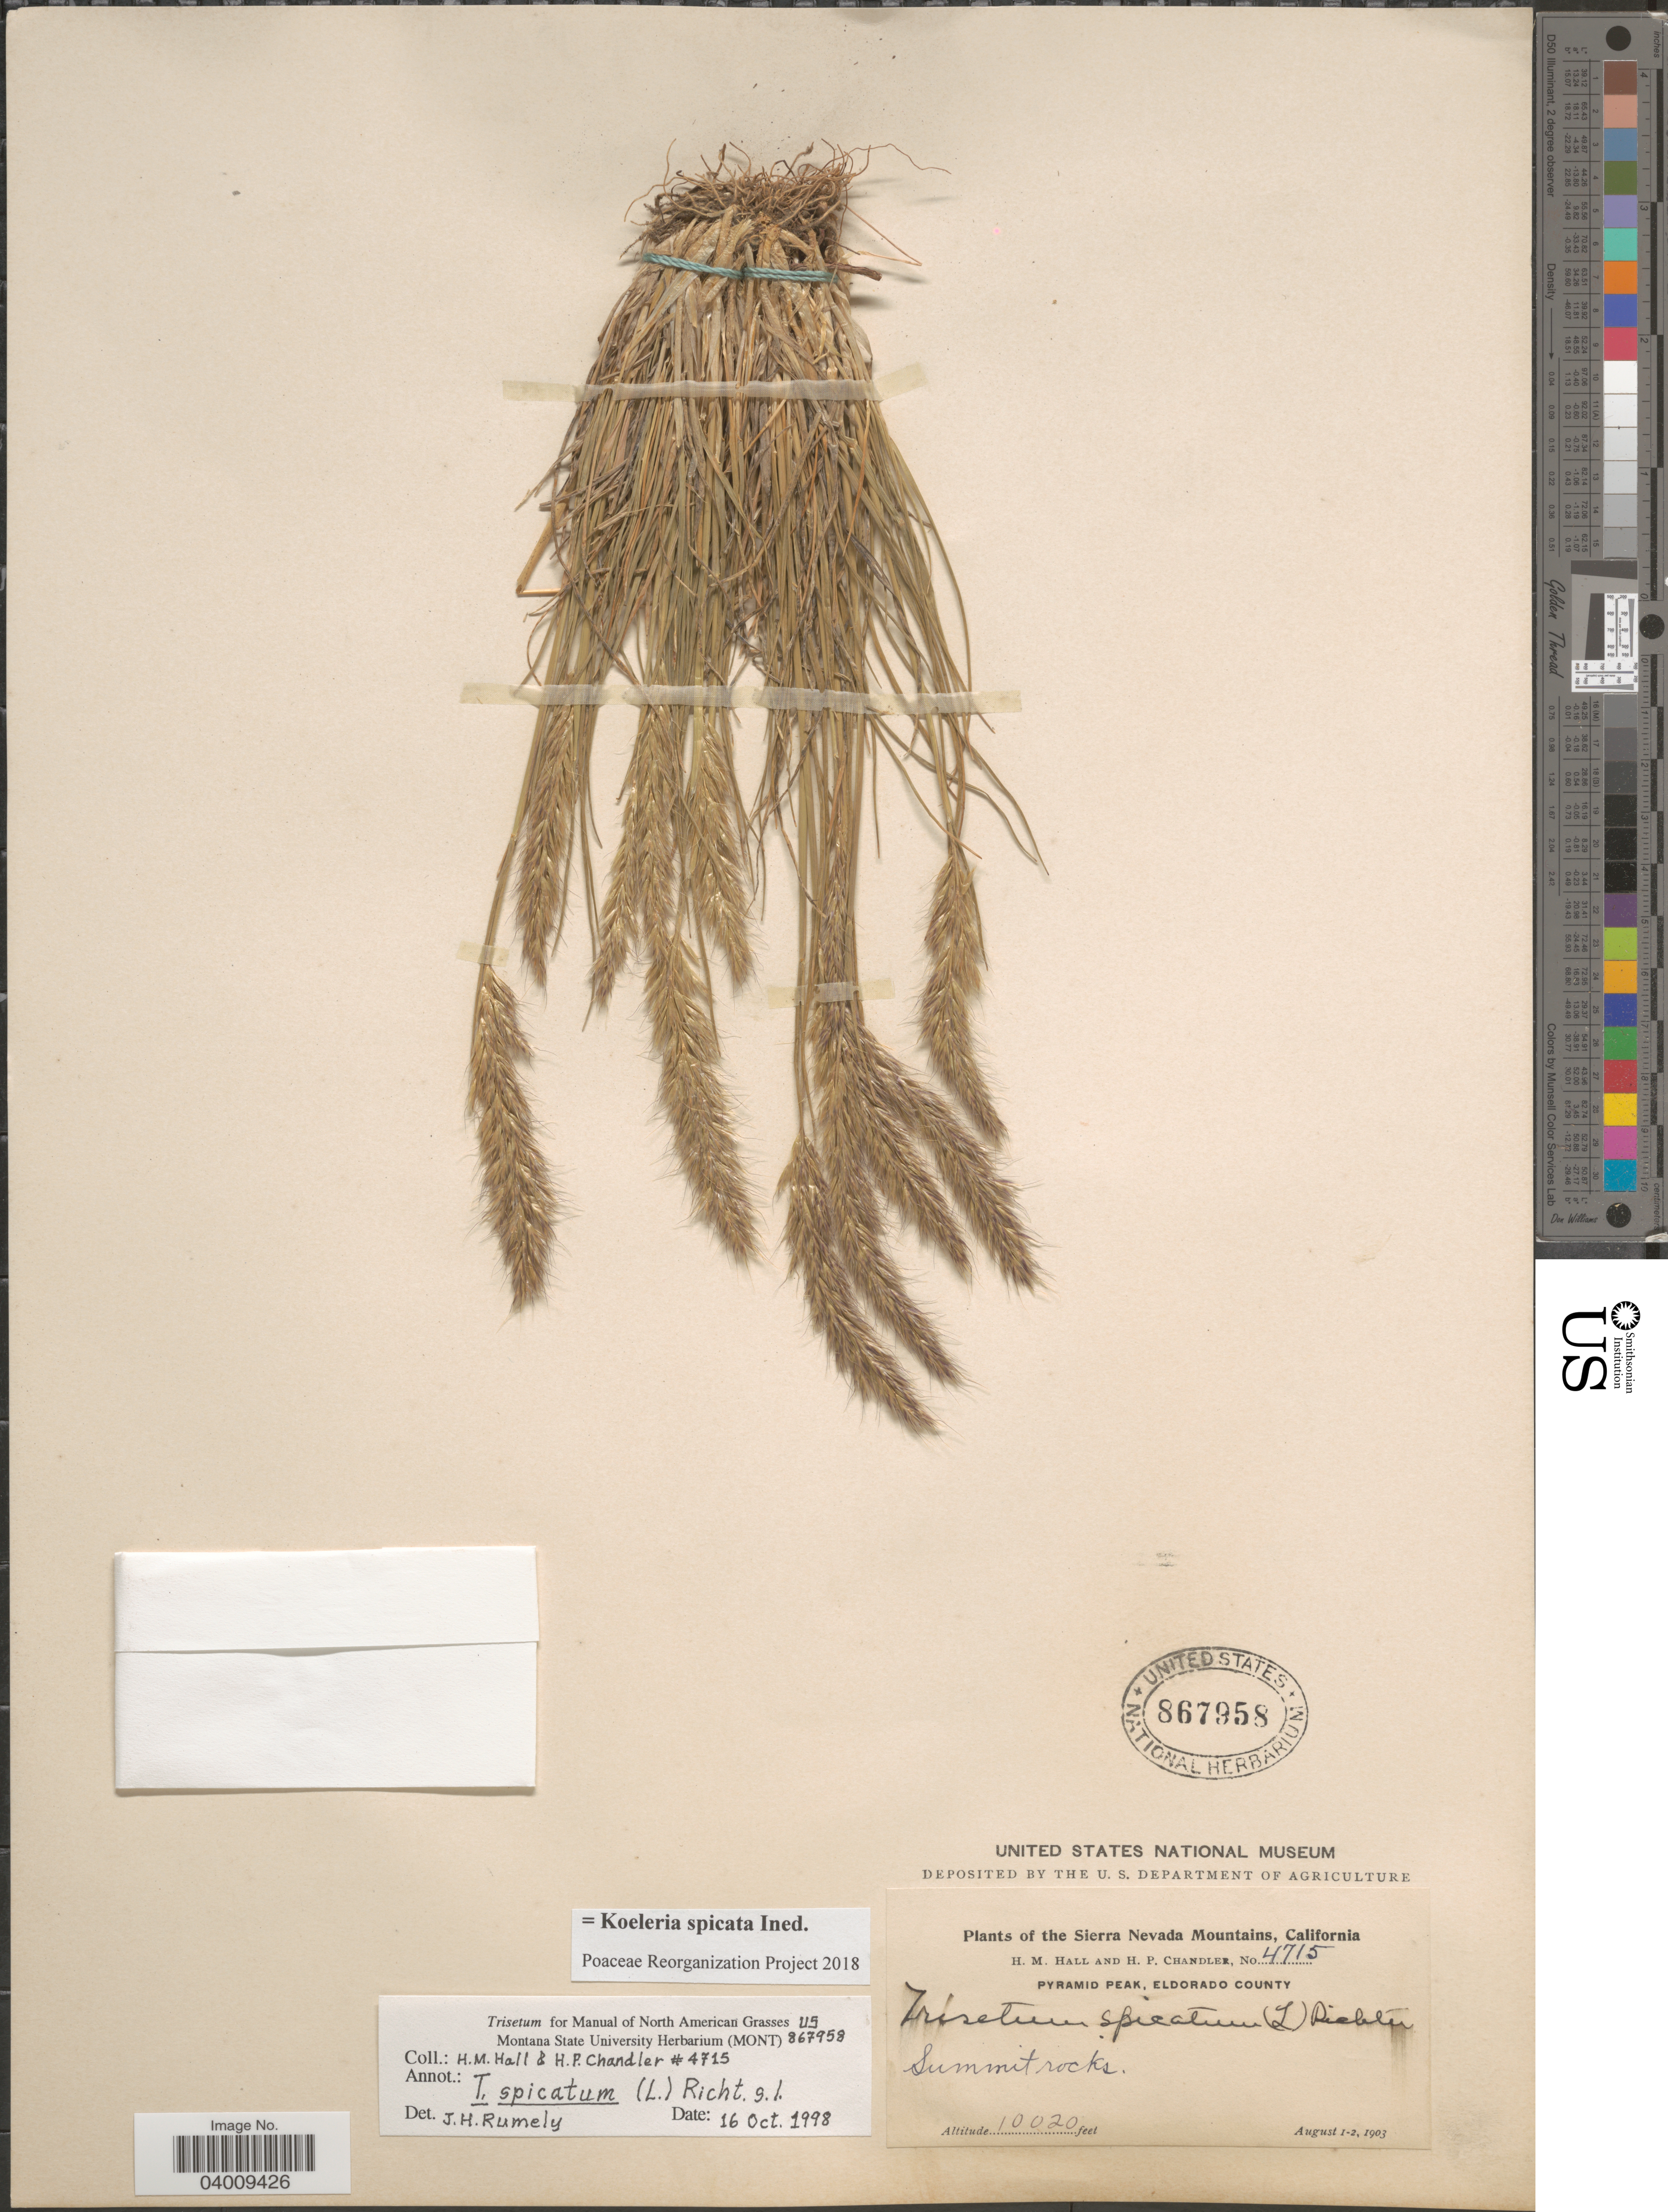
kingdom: Plantae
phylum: Tracheophyta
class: Liliopsida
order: Poales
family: Poaceae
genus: Koeleria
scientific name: Koeleria spicata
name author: (L.) Barberá et al.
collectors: H. M. Hall & H. Chandler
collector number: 4715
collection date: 1903-08-01/1903-08-02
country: United States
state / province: California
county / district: El Dorado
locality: The Sierra Nevada Mountains. Pyramid Peak, Eldorado County. Summit rocks.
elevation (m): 3054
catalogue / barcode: US 867958